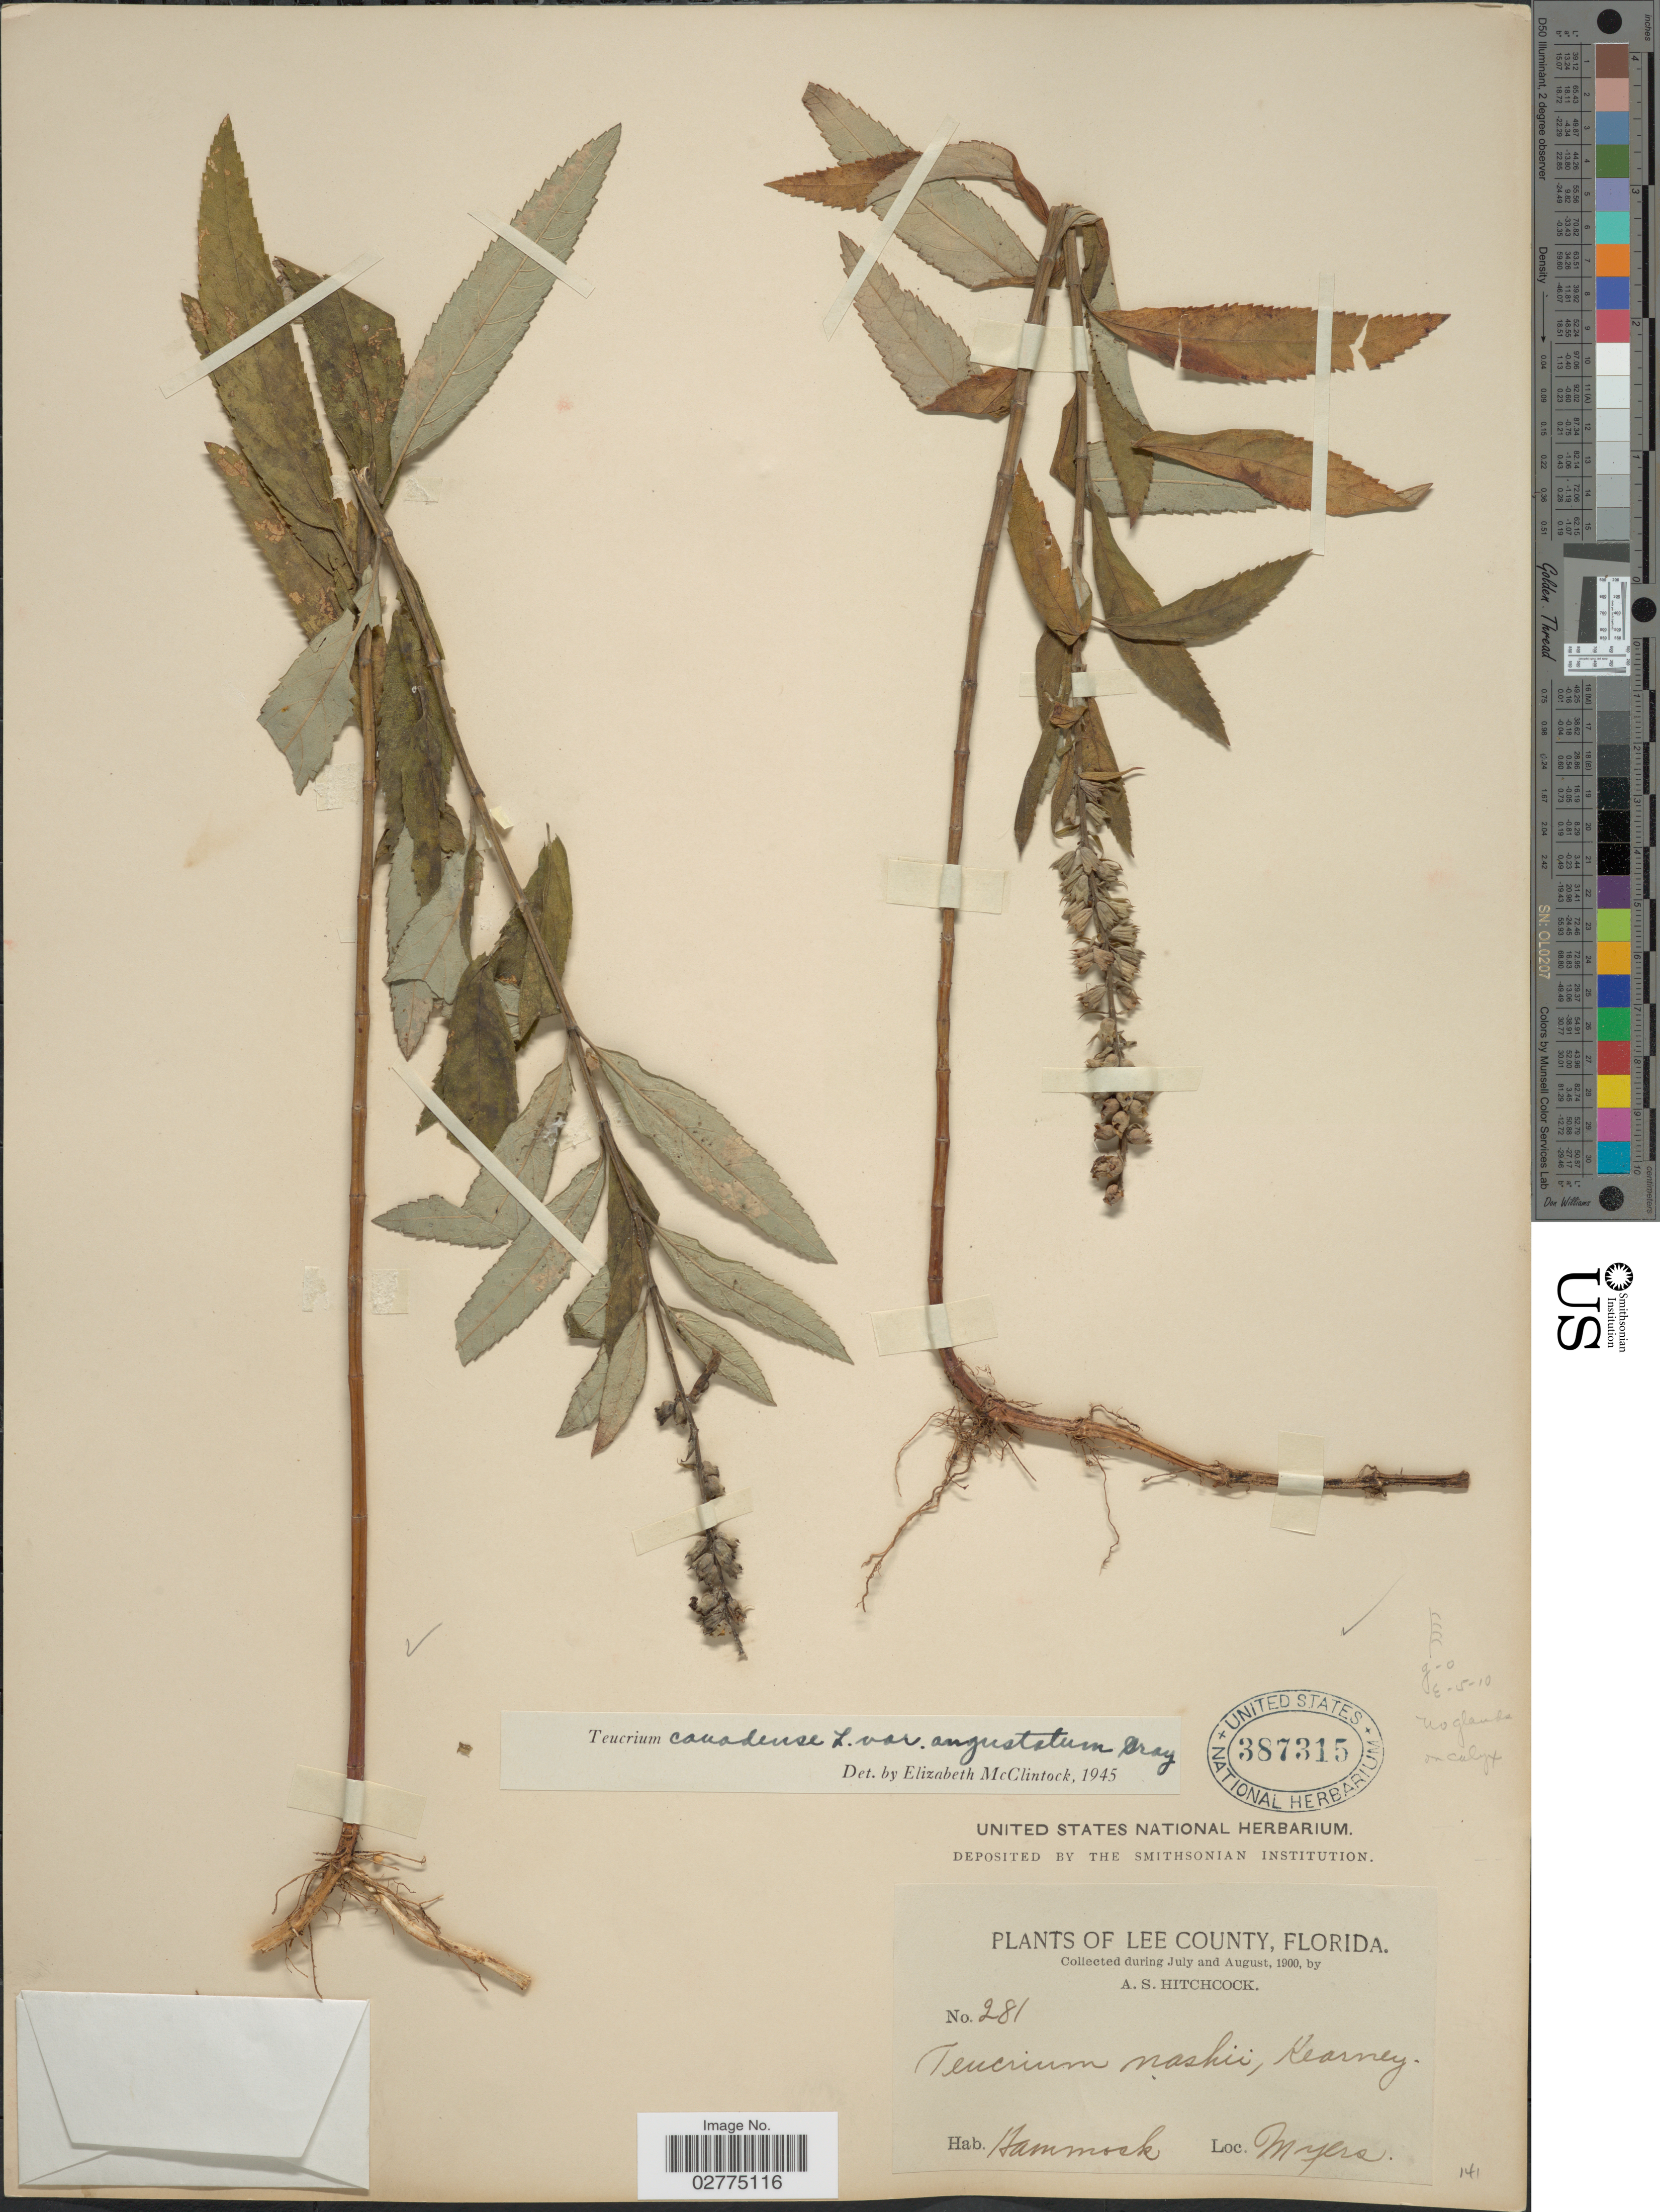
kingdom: Plantae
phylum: Tracheophyta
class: Magnoliopsida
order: Lamiales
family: Lamiaceae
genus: Teucrium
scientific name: Teucrium canadense var. angustatum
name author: A. Gray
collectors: A. S. Hitchcock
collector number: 281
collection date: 1900-07/1900-08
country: United States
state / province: Florida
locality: Lee County, Florida, Hammock, Myers.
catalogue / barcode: US 387315